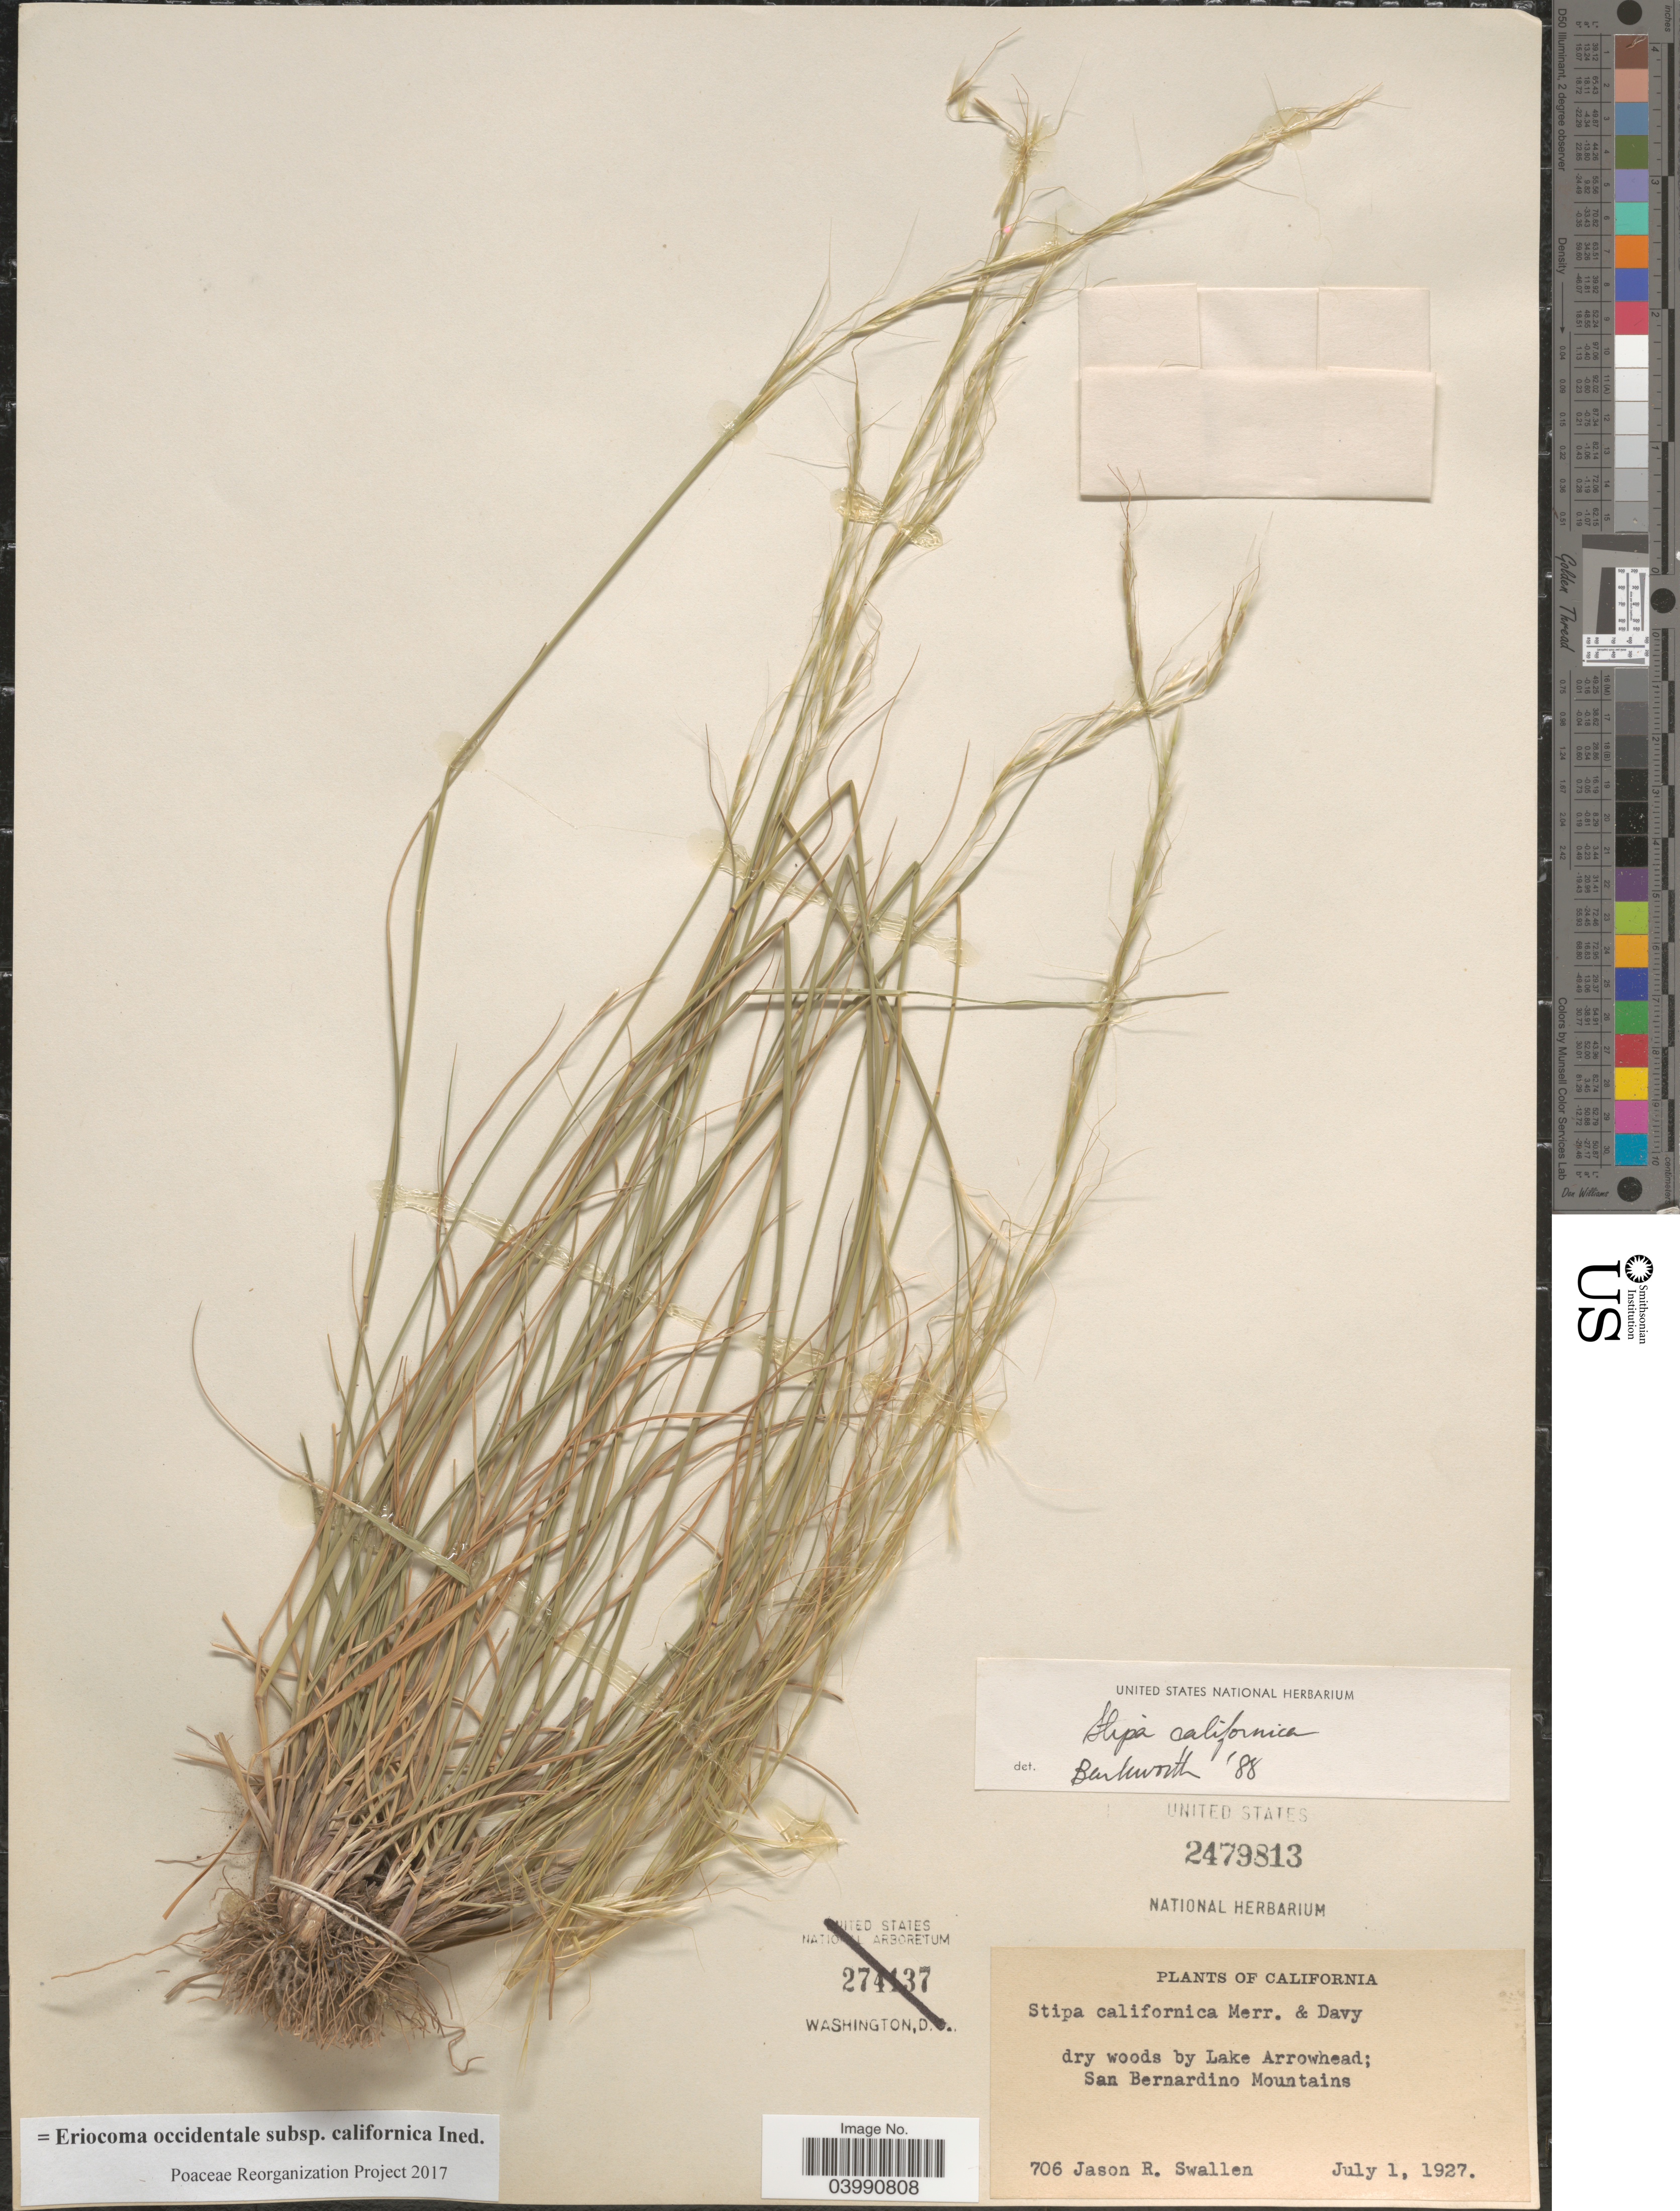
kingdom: Plantae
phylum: Tracheophyta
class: Liliopsida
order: Poales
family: Poaceae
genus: Eriocoma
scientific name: Eriocoma occidentalis subsp. californica ined.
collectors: J. R. Swallen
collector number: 706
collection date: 1927-07-01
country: United States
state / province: California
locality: Dry woods by Lake Arrowhead; San Bernardino Mountains.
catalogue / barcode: US 2479813